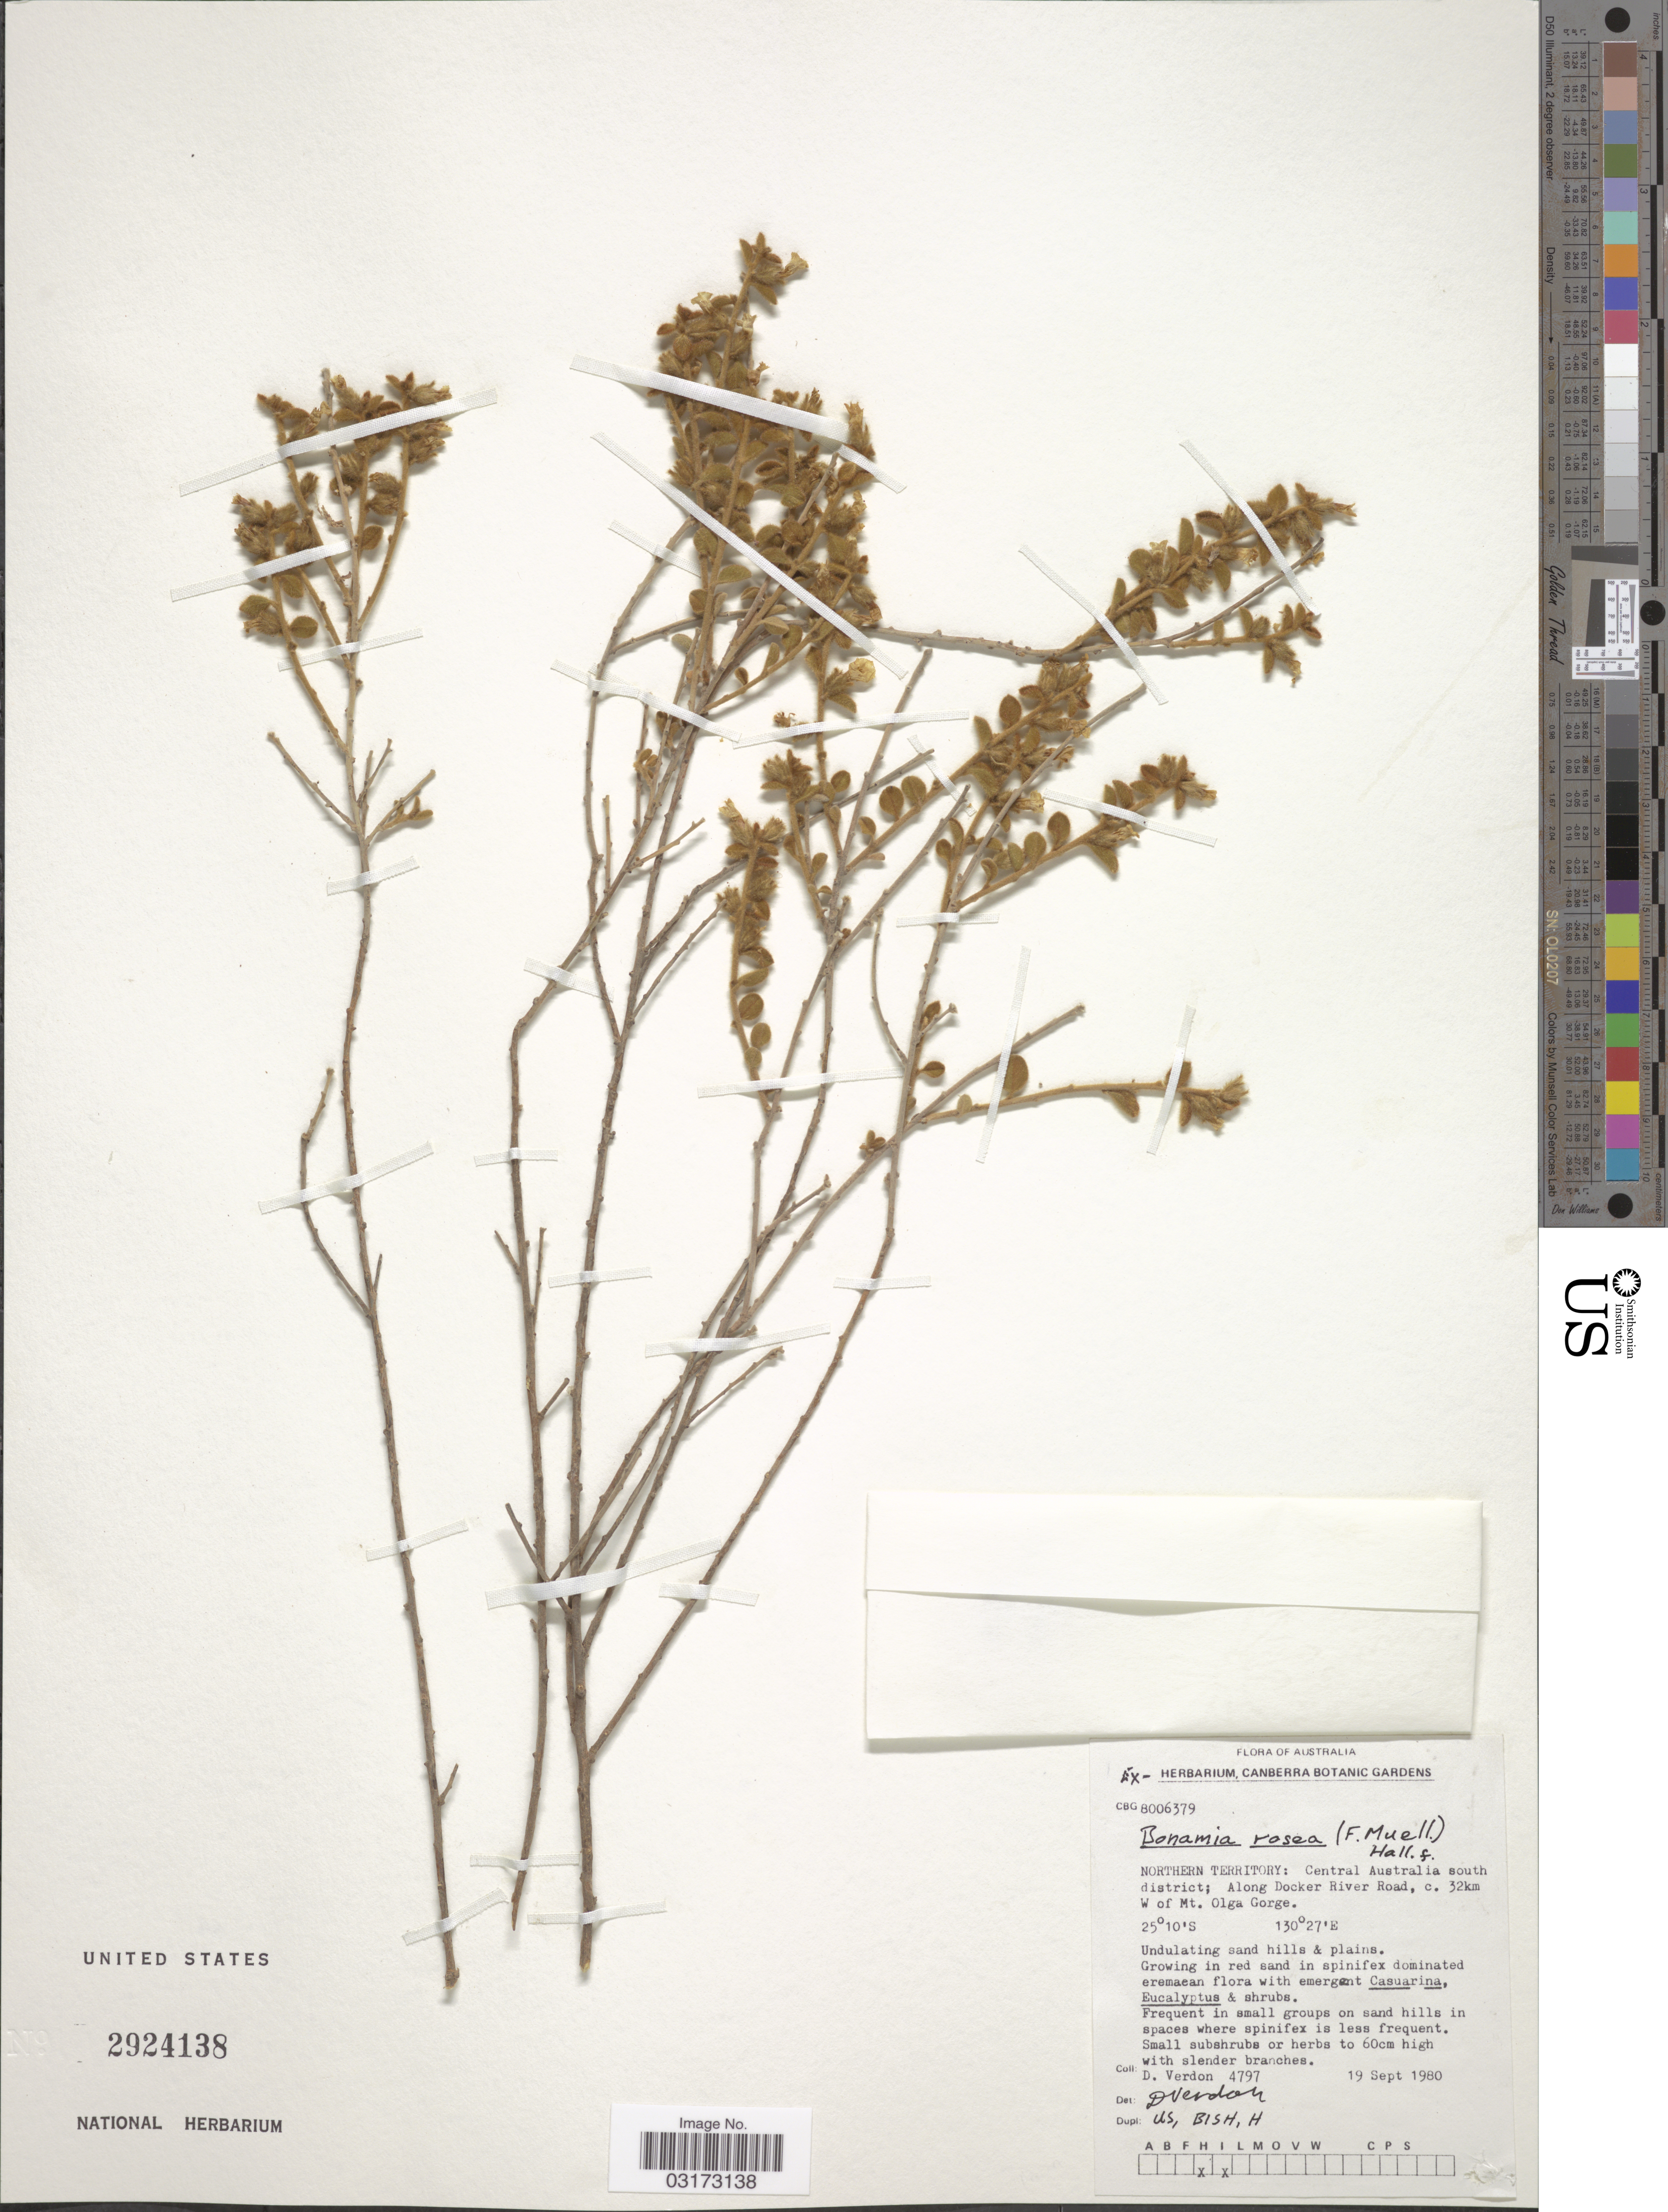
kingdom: Plantae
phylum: Tracheophyta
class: Magnoliopsida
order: Solanales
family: Convolvulaceae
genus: Bonamia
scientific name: Bonamia rosea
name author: Hall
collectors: D. Verdon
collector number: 4797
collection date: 1980-09-19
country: Australia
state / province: Northern Territory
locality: Central Australia south district; Along Docker River Road, c. 32km W of Mt. Olga Gorge.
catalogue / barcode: US 2924138